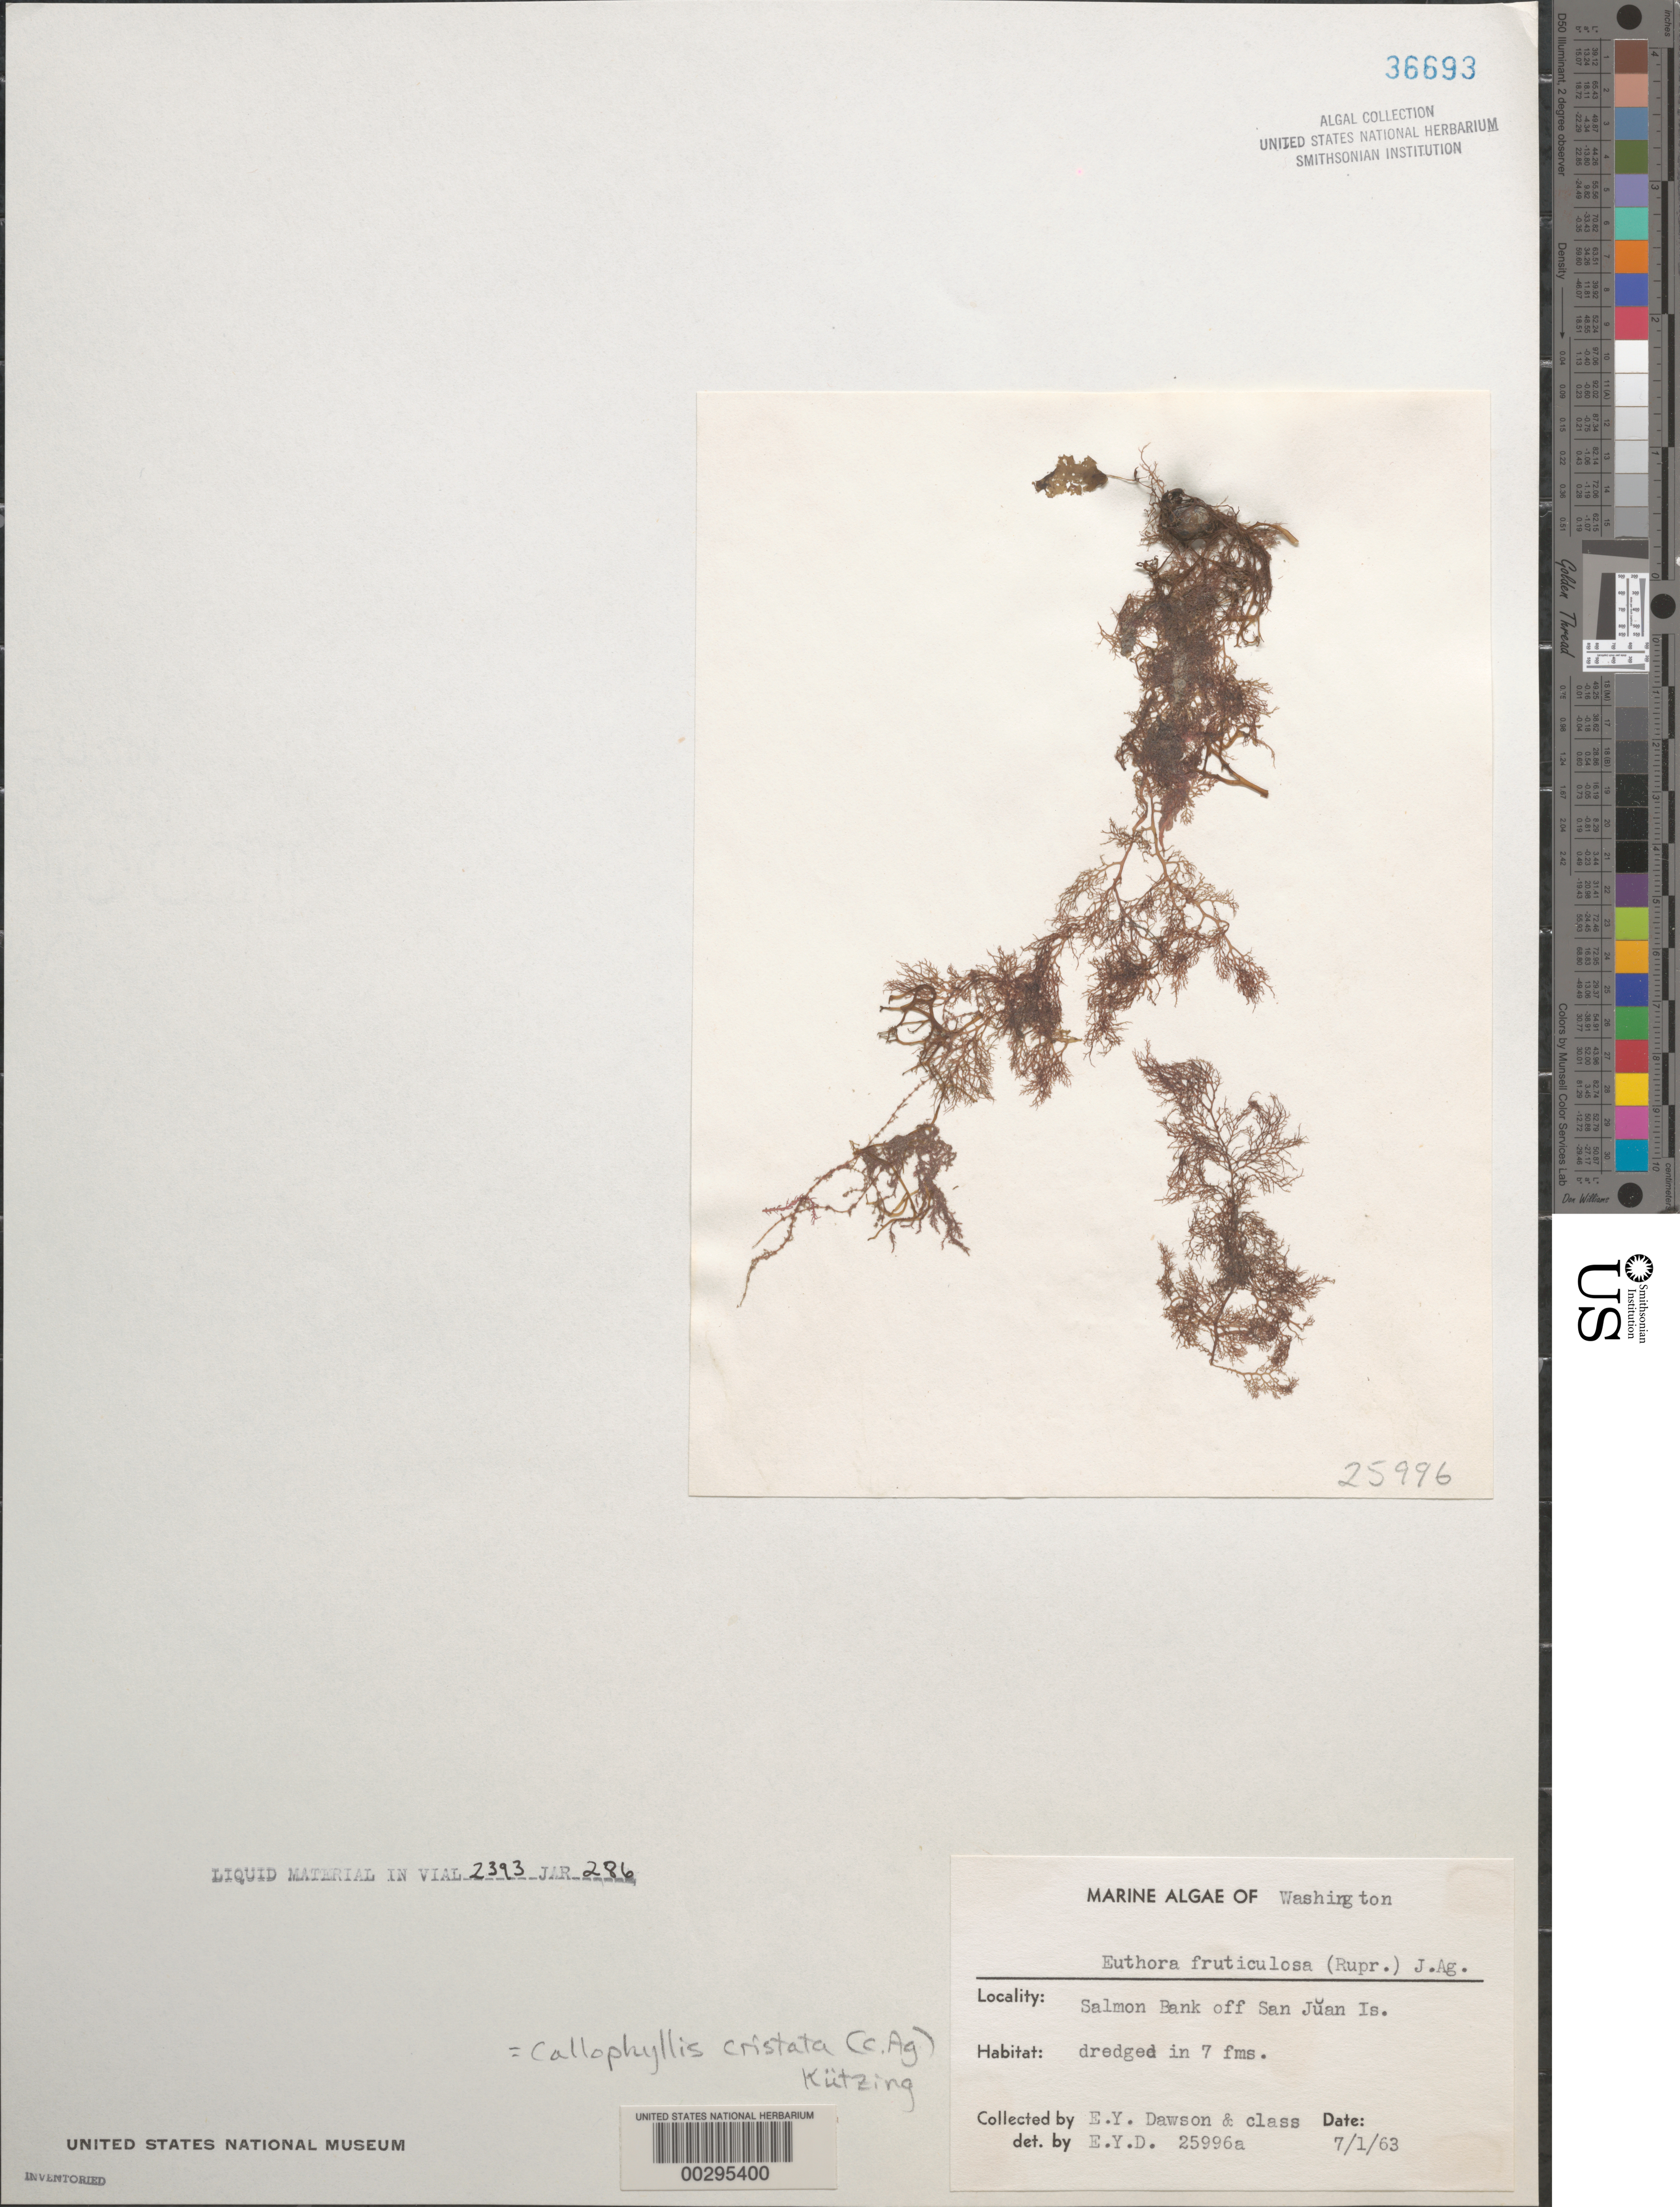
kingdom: Plantae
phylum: Rhodophyta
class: Florideophyceae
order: Gigartinales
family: Kallymeniaceae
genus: Euthora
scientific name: Euthora cristata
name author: (C. Agardh) J. Agardh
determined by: Algae name updating Project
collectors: E. Y. Dawson & Phycology Class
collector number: EYD 25996a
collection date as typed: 01 Jul 1963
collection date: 1963-07-01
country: United States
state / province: Washington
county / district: San Juan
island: San Juan Island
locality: Salmon Bank, off San Juan Island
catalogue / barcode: US 36693